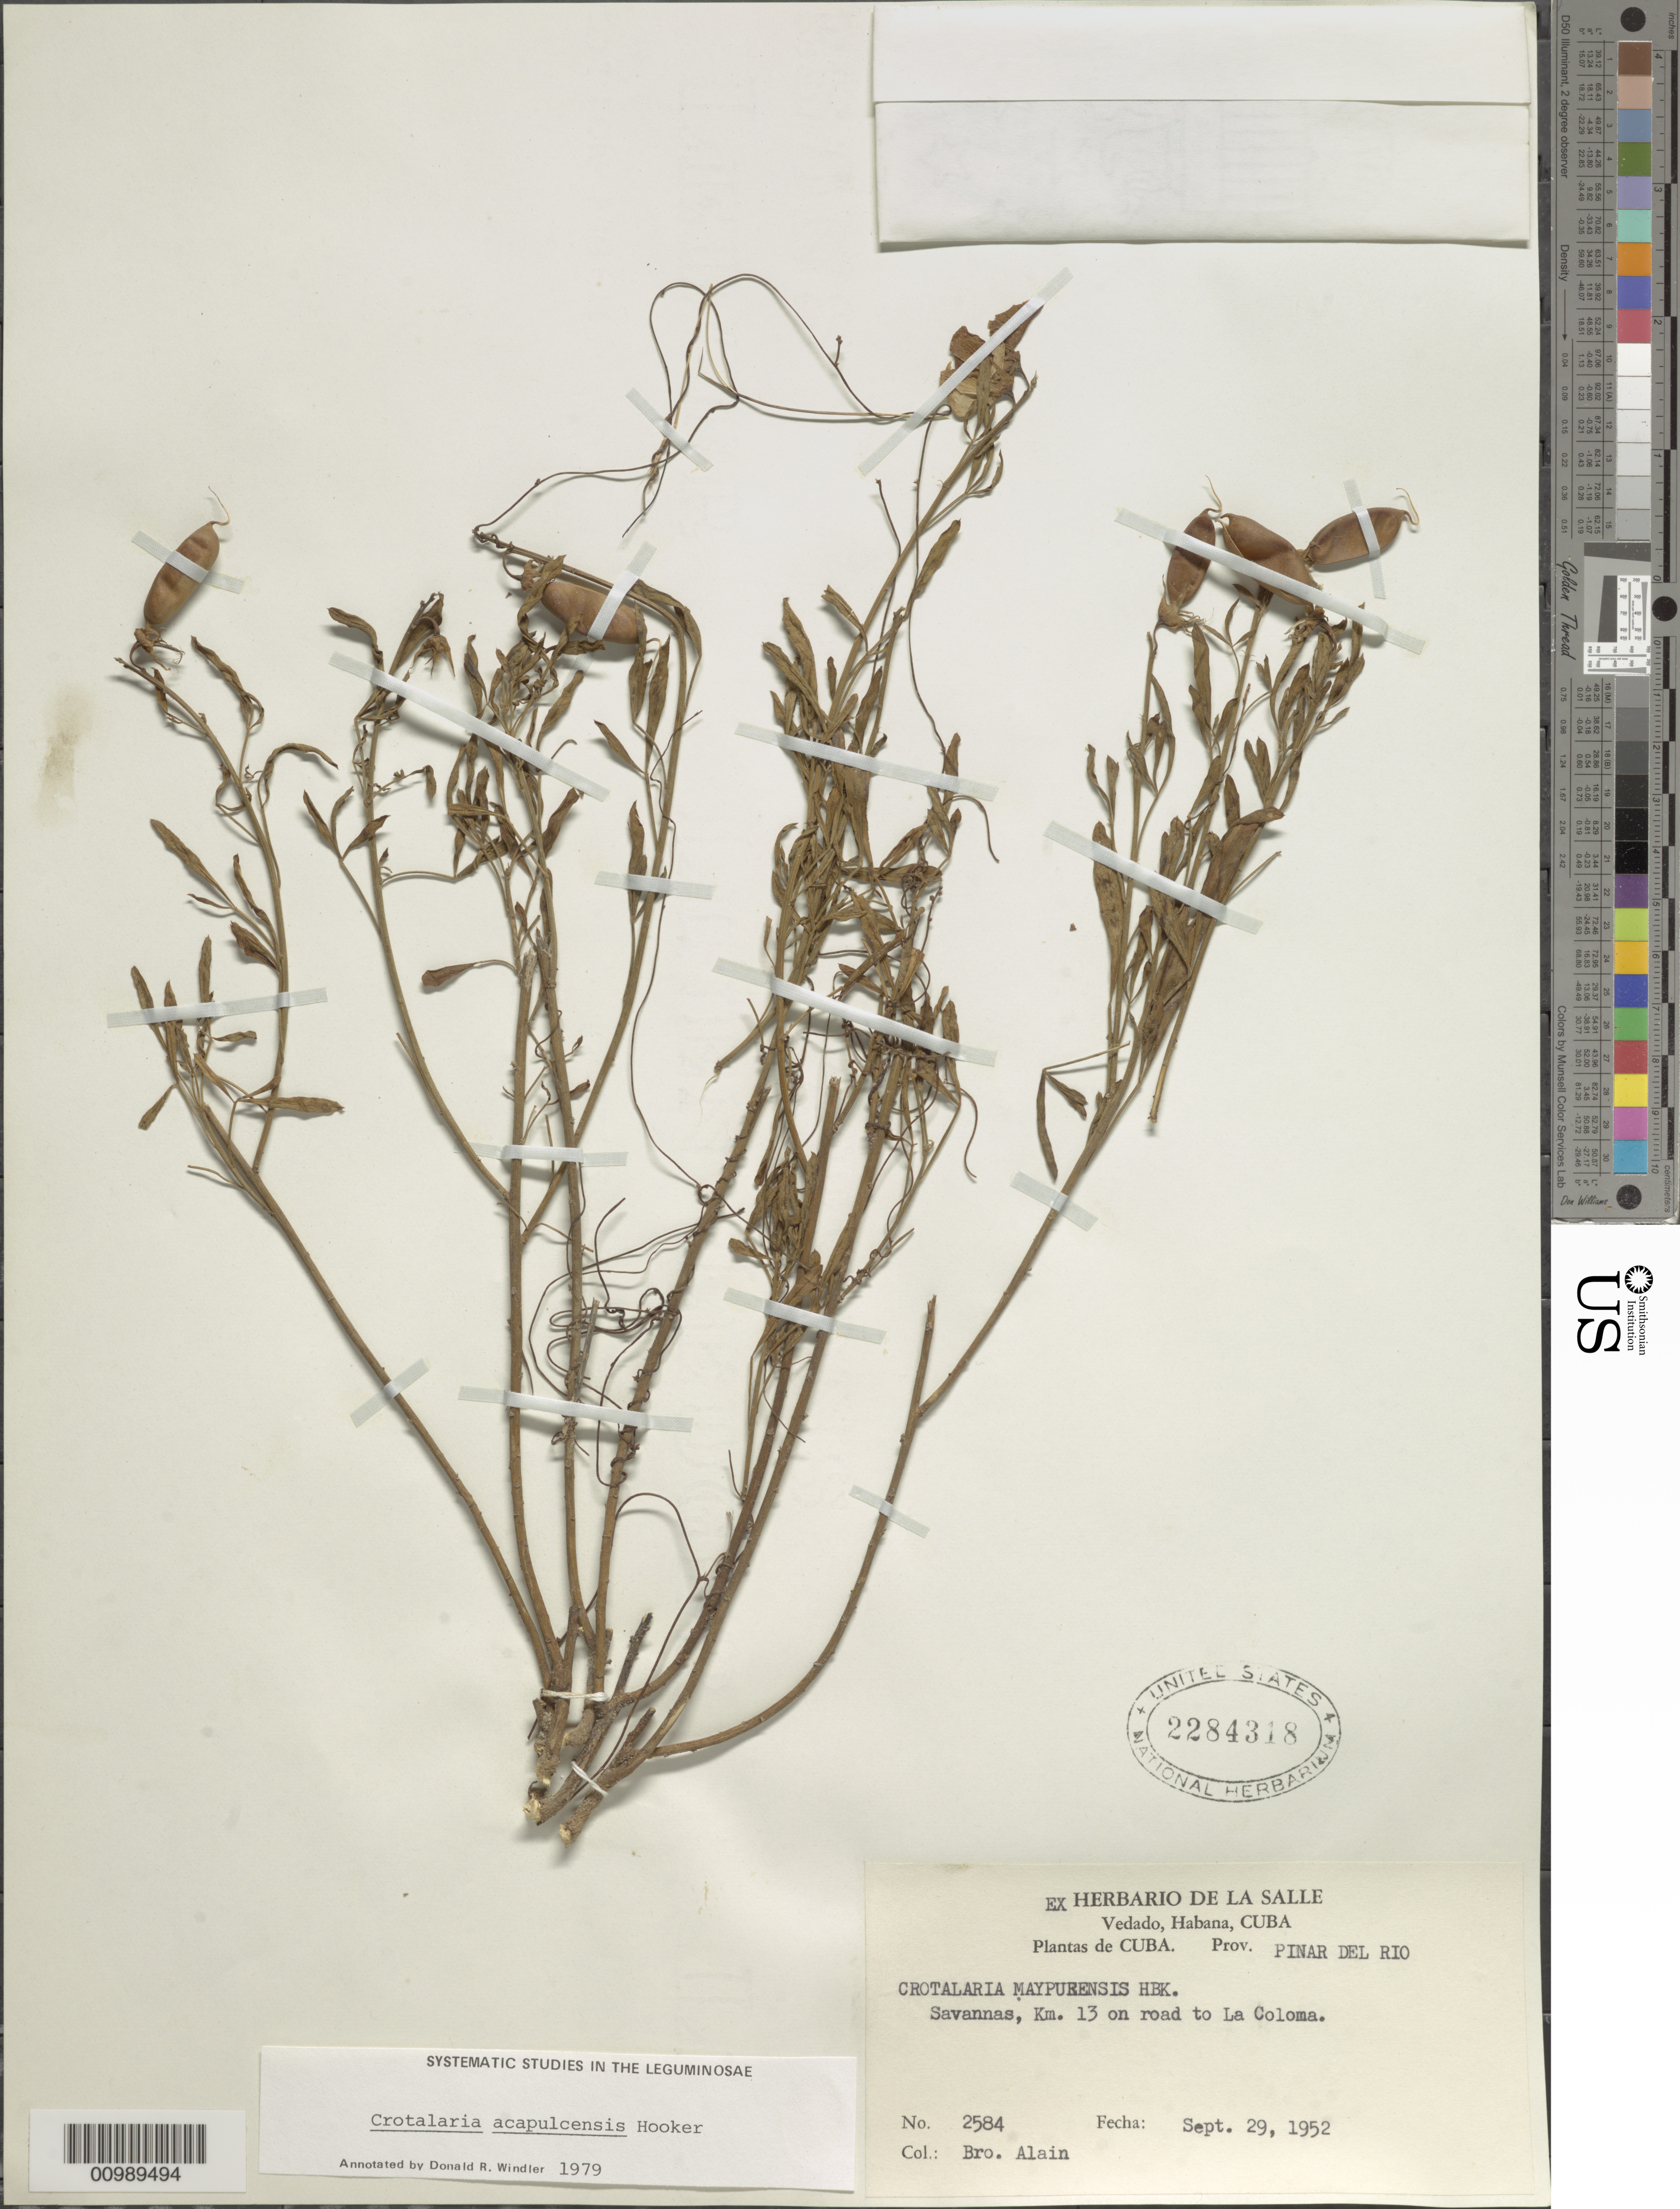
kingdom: Plantae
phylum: Tracheophyta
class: Magnoliopsida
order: Fabales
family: Fabaceae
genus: Crotalaria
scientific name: Crotalaria maypurensis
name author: Kunth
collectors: A. H. Liogier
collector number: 2584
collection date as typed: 29 Sep 1952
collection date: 1952-09-29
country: Cuba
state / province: Pinar del Rio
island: Cuba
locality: Savannas, Km 13 on road to La Coloma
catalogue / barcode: US 2284318